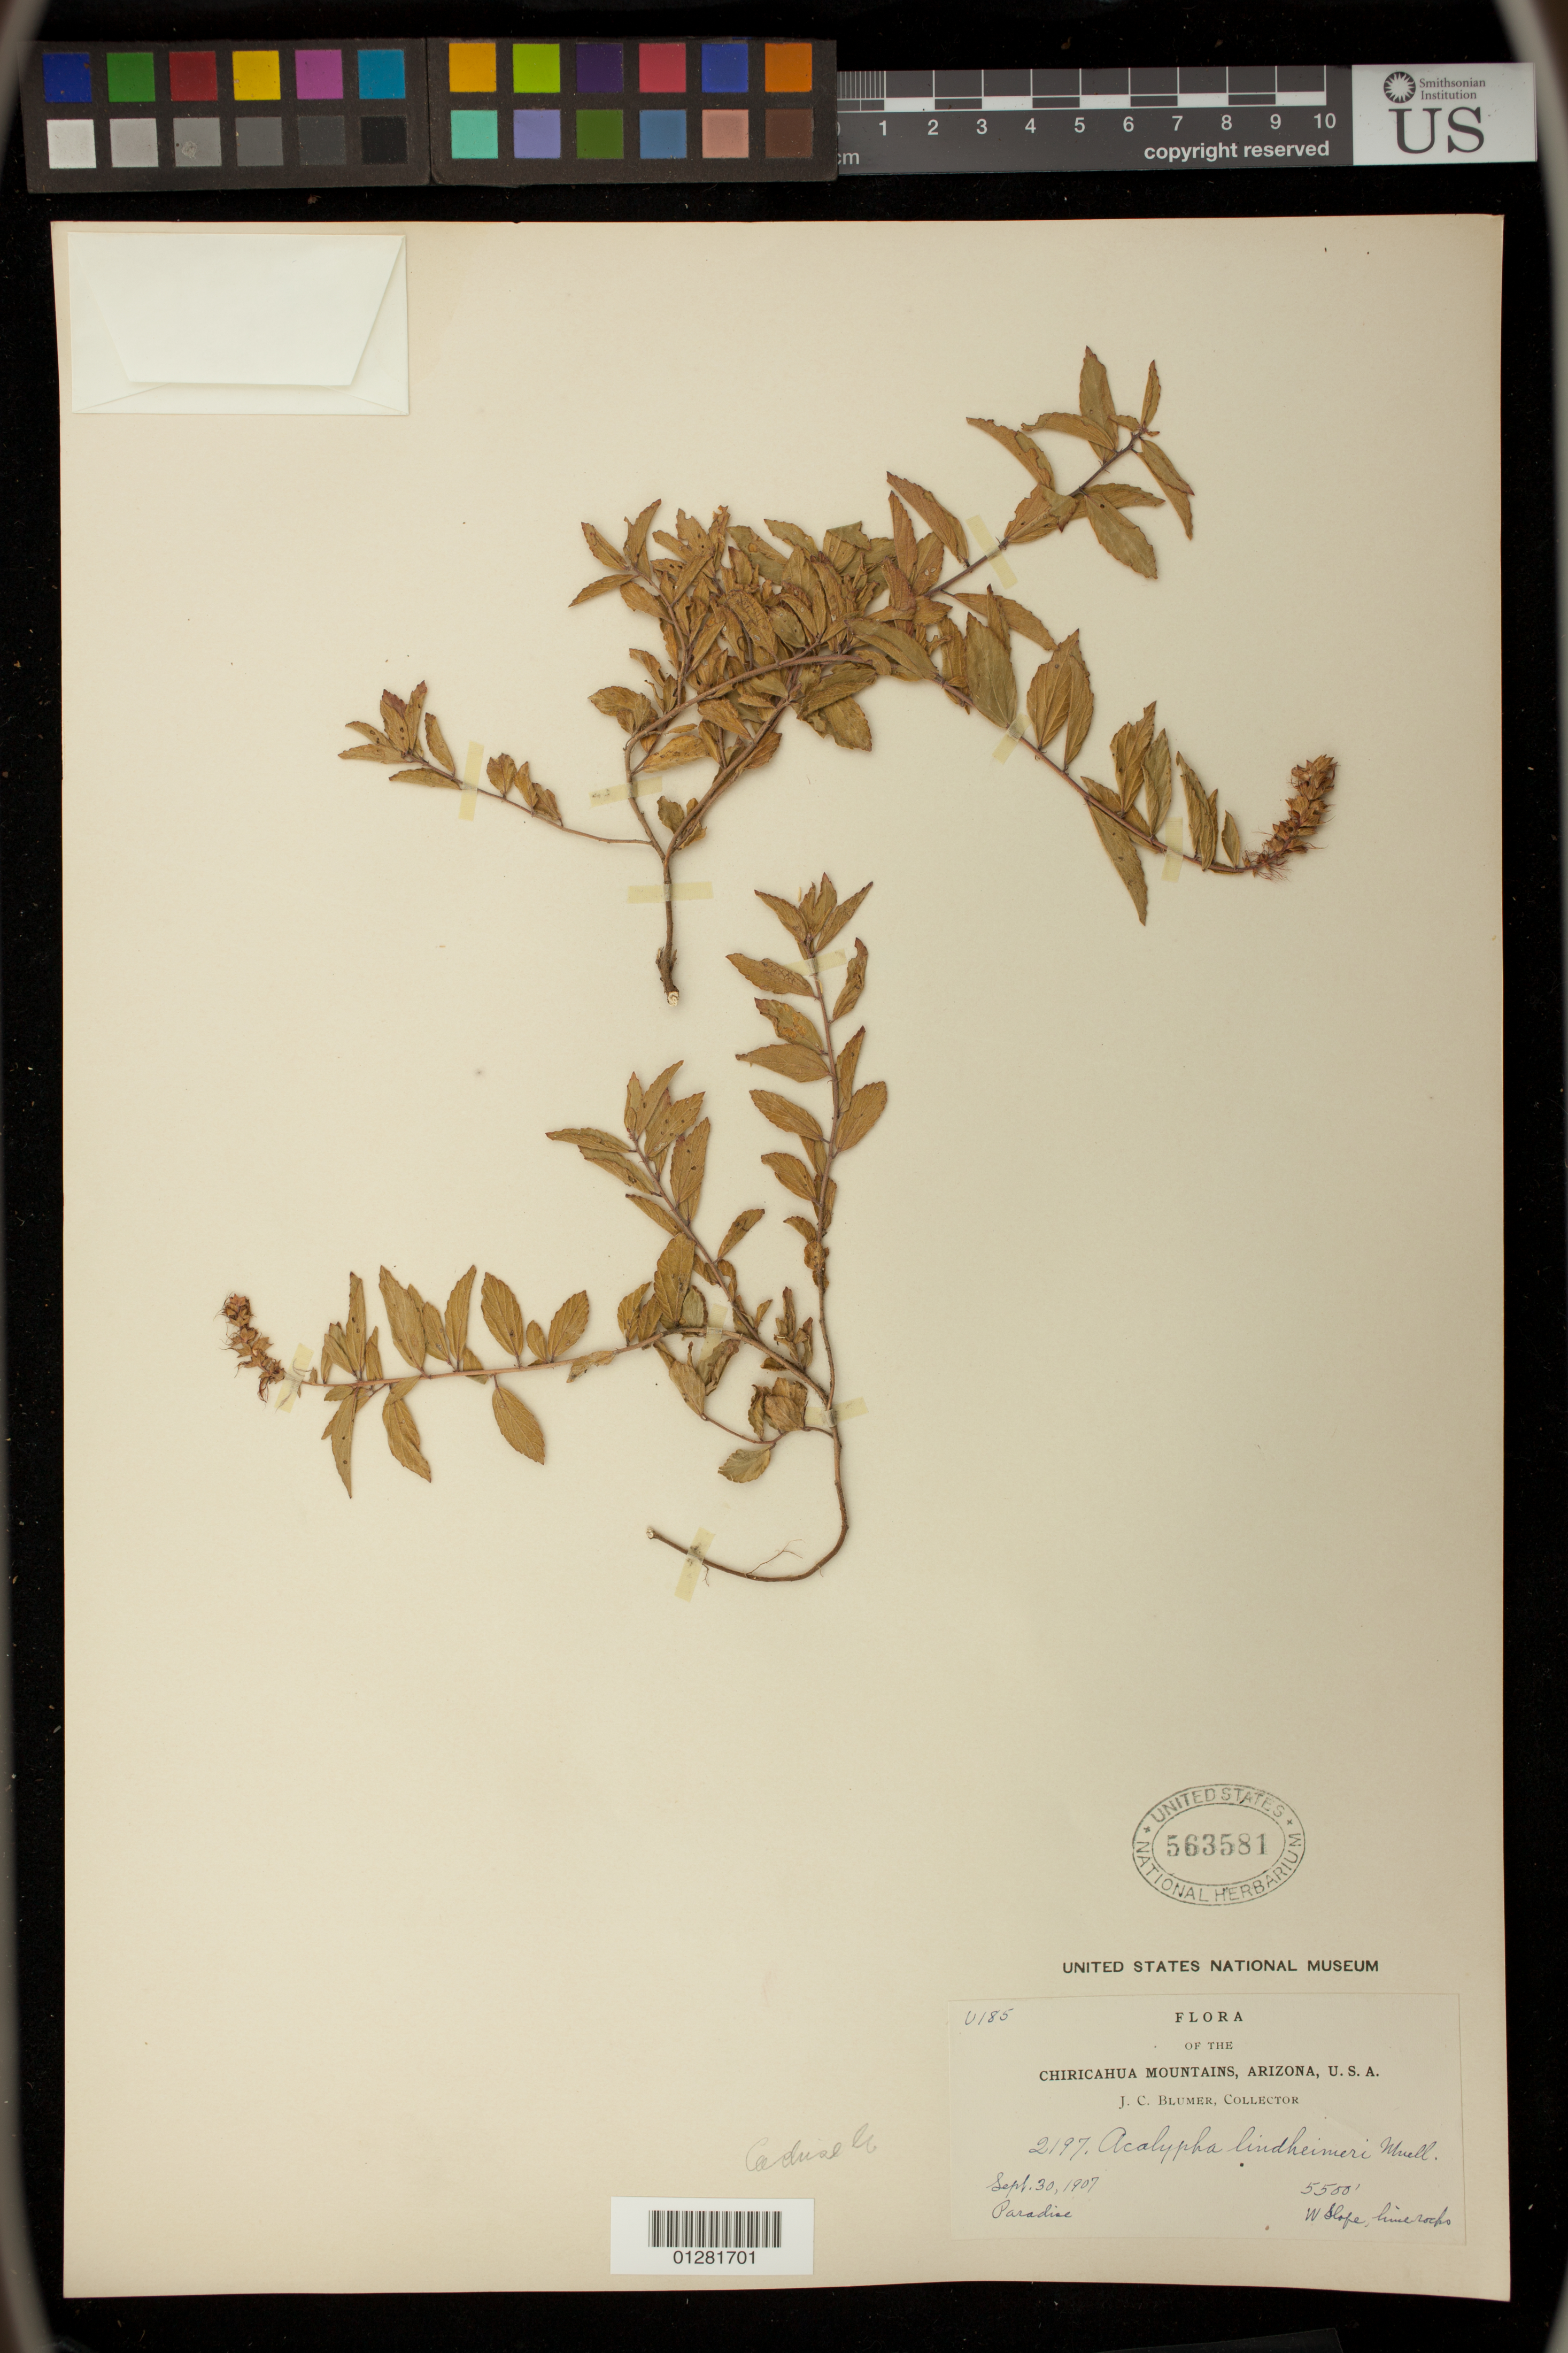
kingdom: Plantae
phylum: Tracheophyta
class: Magnoliopsida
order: Malpighiales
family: Euphorbiaceae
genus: Acalypha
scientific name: Acalypha lindheimeri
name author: Müll. Arg.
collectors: J. C. Blumer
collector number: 2197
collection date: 1907-09-30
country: United States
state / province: Arizona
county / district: Cochise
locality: Chiricahua Mountains,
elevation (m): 1676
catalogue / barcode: US 563581